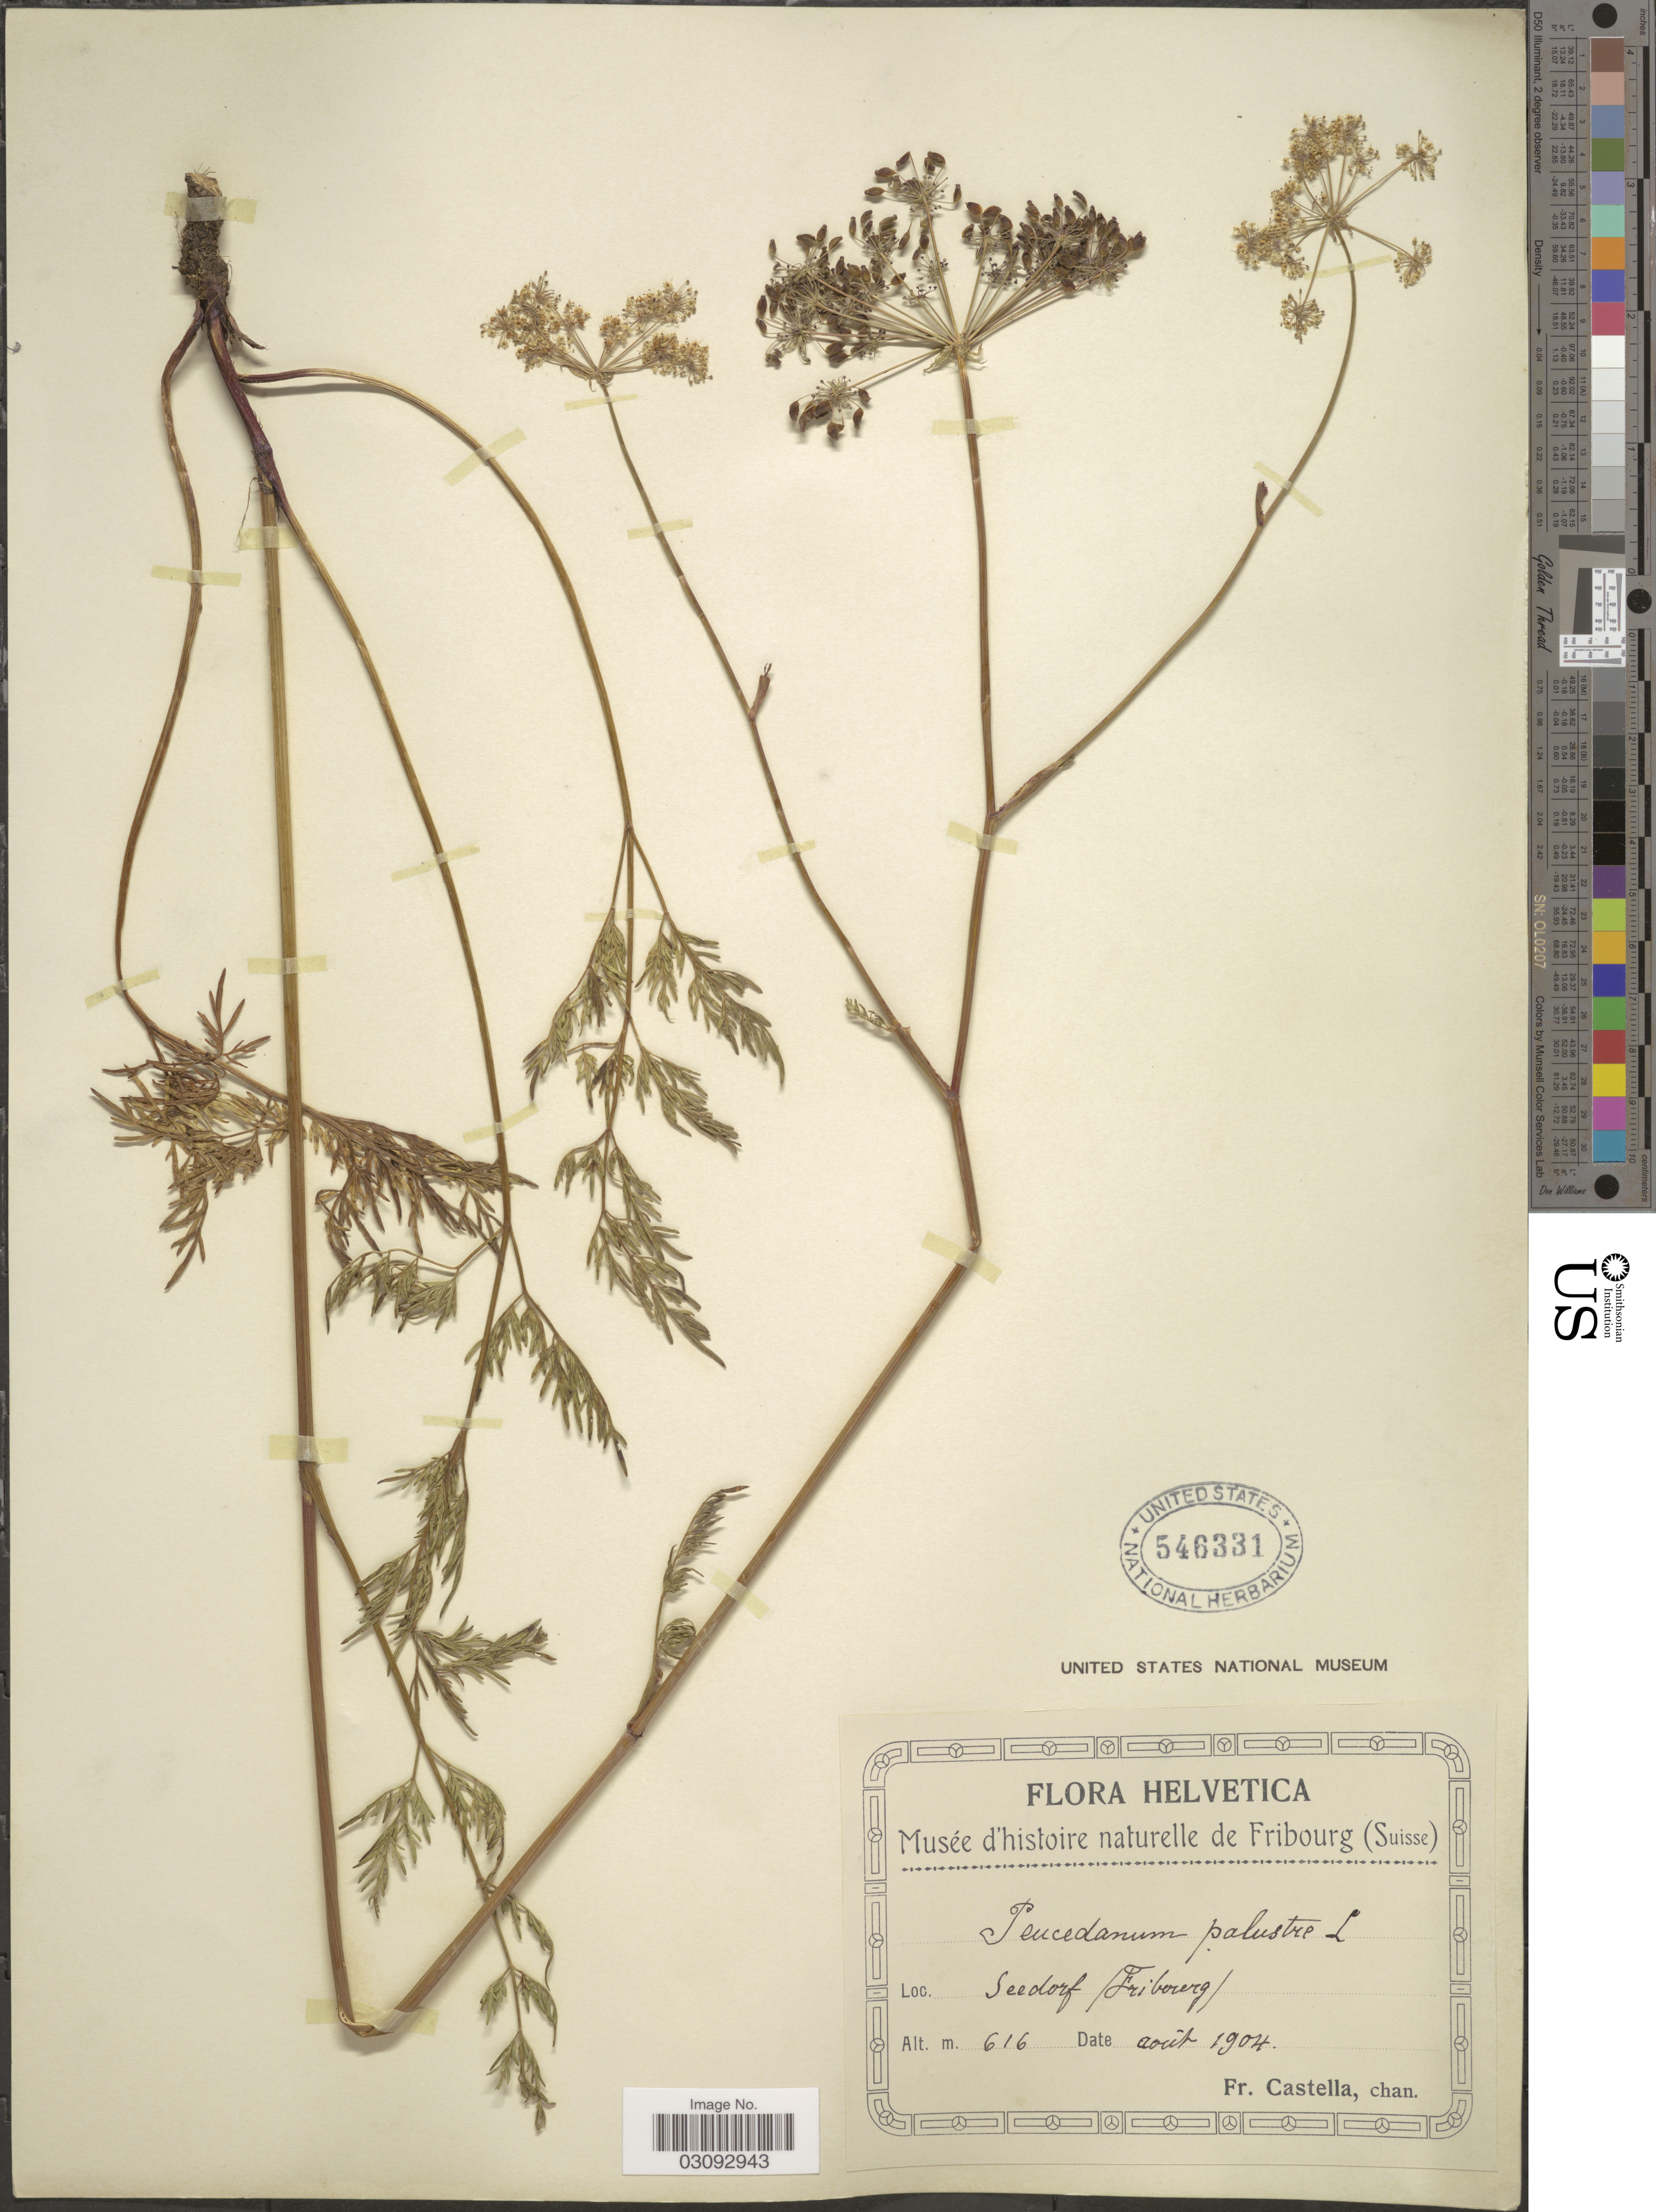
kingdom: Plantae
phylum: Tracheophyta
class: Magnoliopsida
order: Apiales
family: Apiaceae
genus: Peucedanum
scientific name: Peucedanum palustre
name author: (L.) Moench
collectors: Fr. Castella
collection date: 1904-08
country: Switzerland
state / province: Fribourg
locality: Helvetica. Seedorf (Fribourg).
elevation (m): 616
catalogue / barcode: US 546331